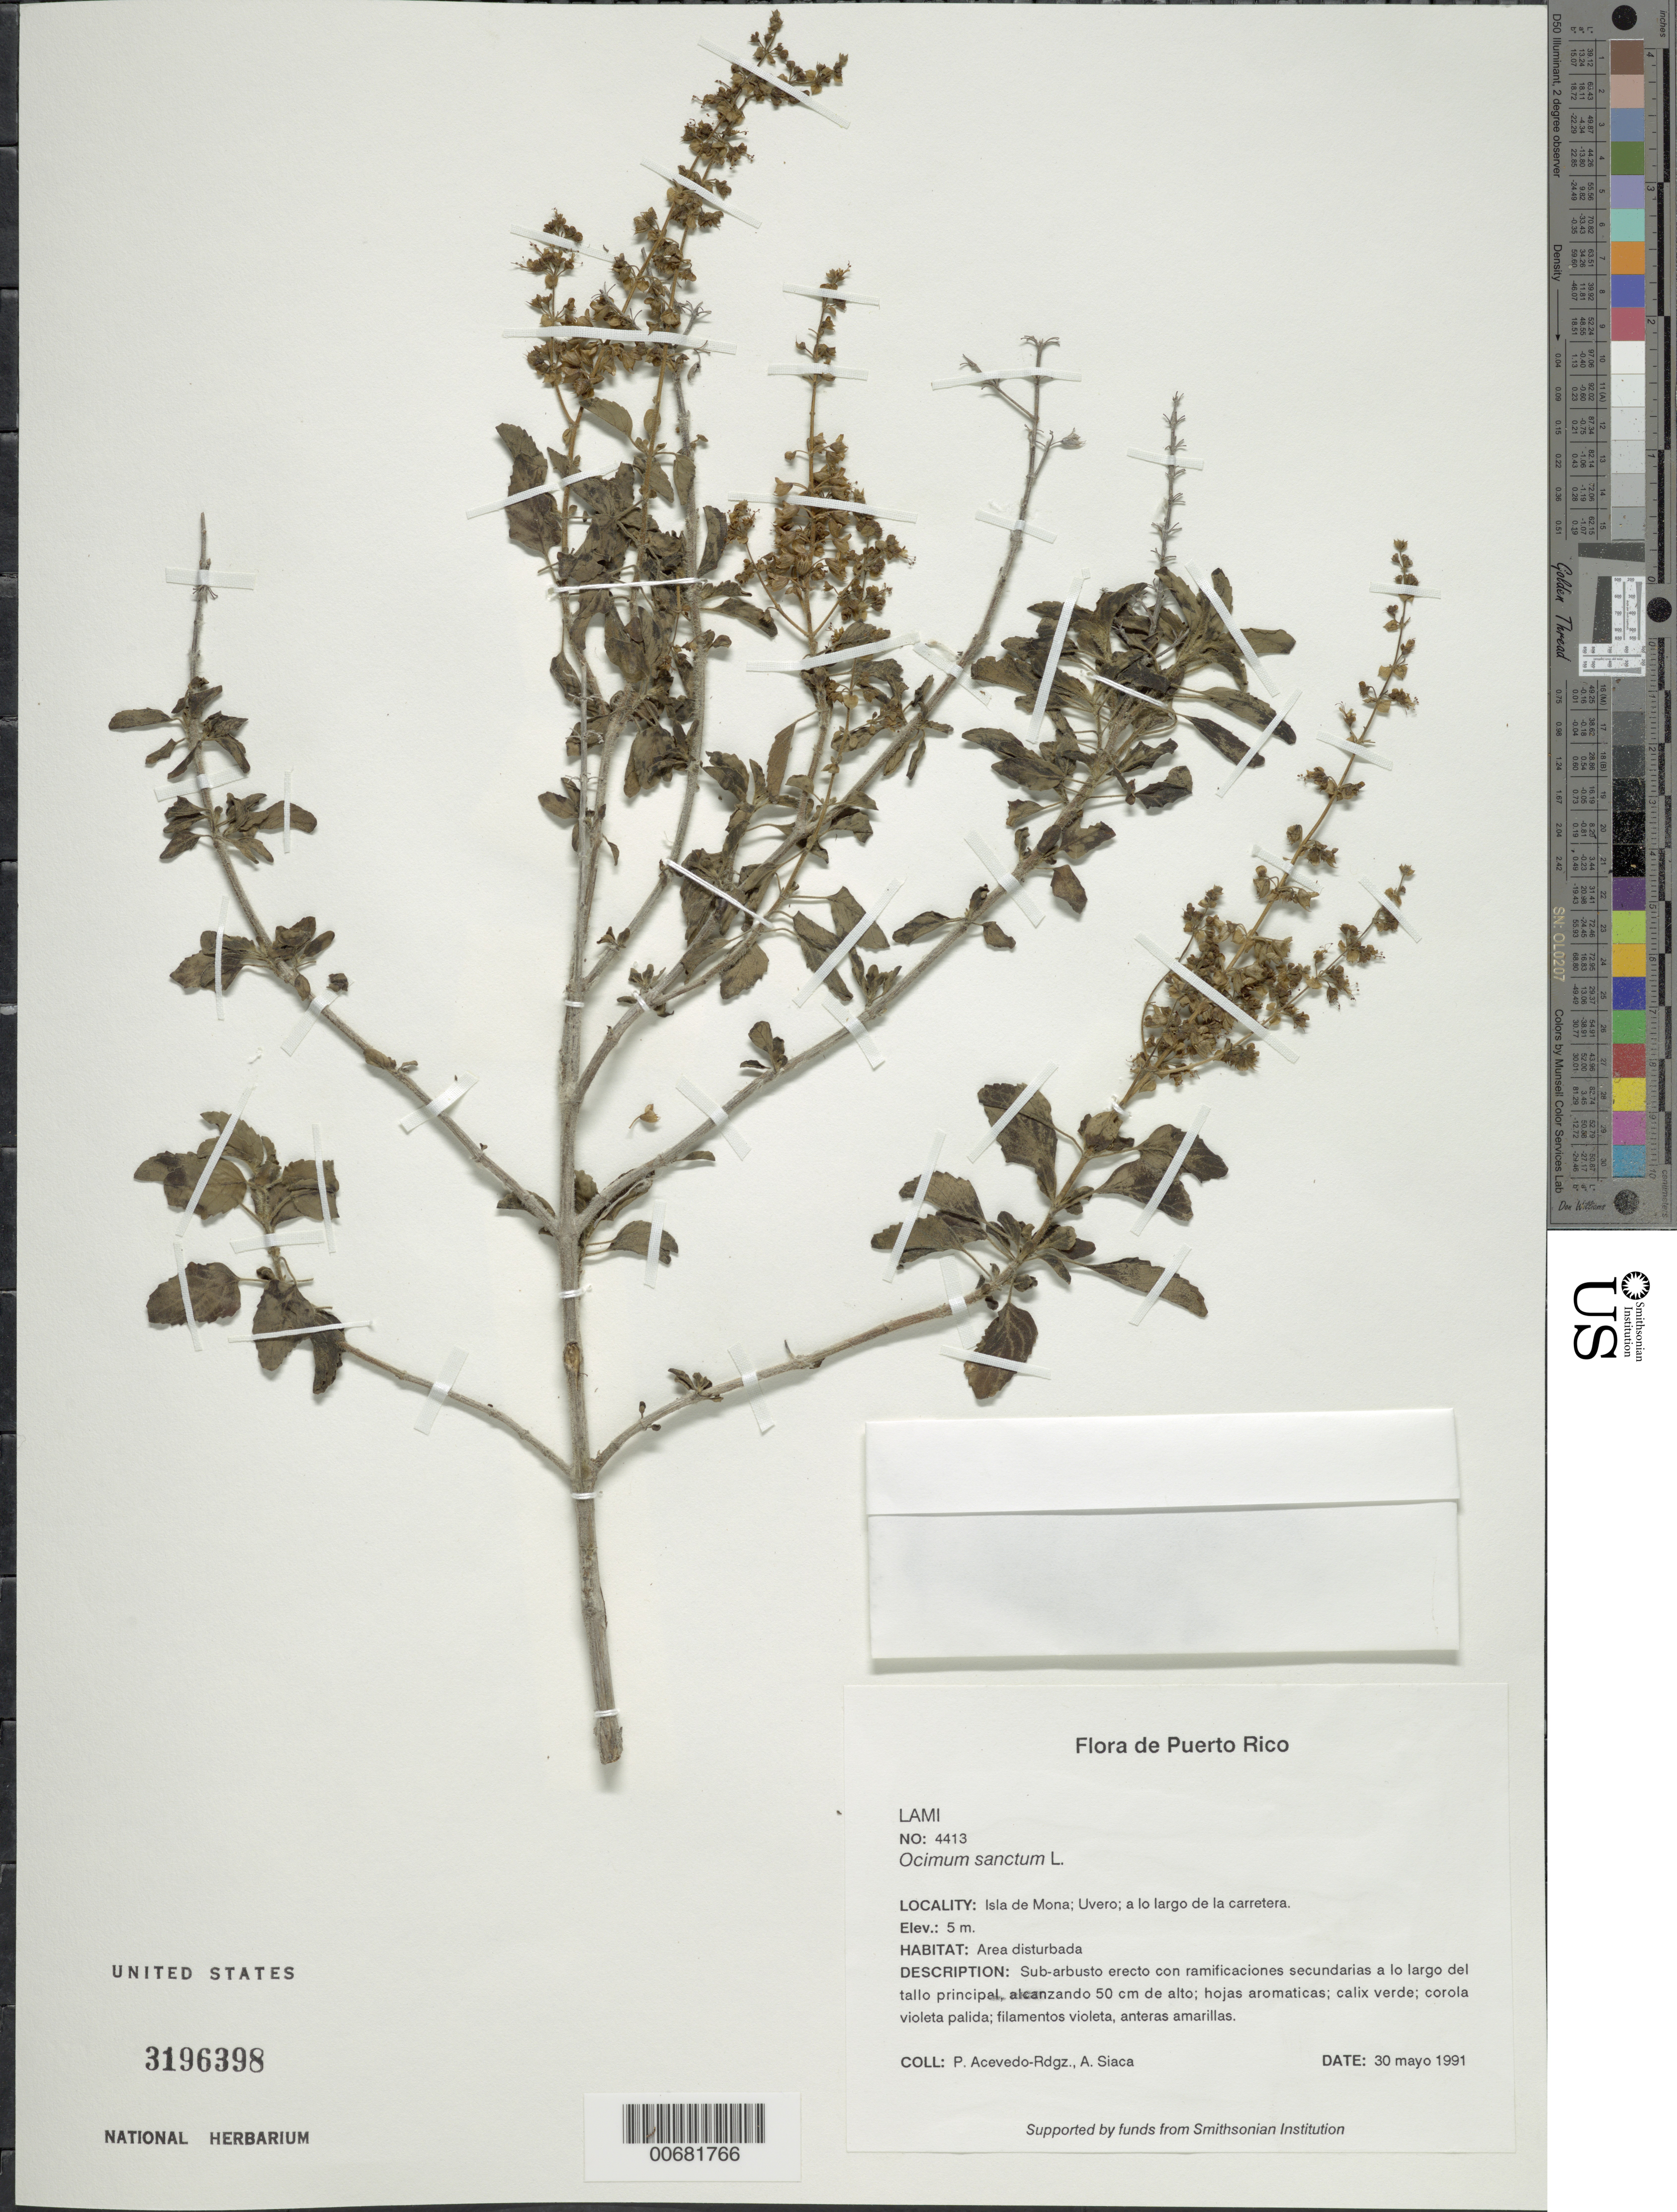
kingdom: Plantae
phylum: Tracheophyta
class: Magnoliopsida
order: Lamiales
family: Lamiaceae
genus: Ocimum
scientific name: Ocimum sanctum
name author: L.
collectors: P. Acevedo-Rodr. & A. Siaca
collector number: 4413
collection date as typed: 30 May 1991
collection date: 1991-05-30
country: Puerto Rico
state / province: Mayaguëz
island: Mona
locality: Isla de Mona; Uvero; a lo largo de la carretera.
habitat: Area disturbada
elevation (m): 5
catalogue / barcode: US 3196398